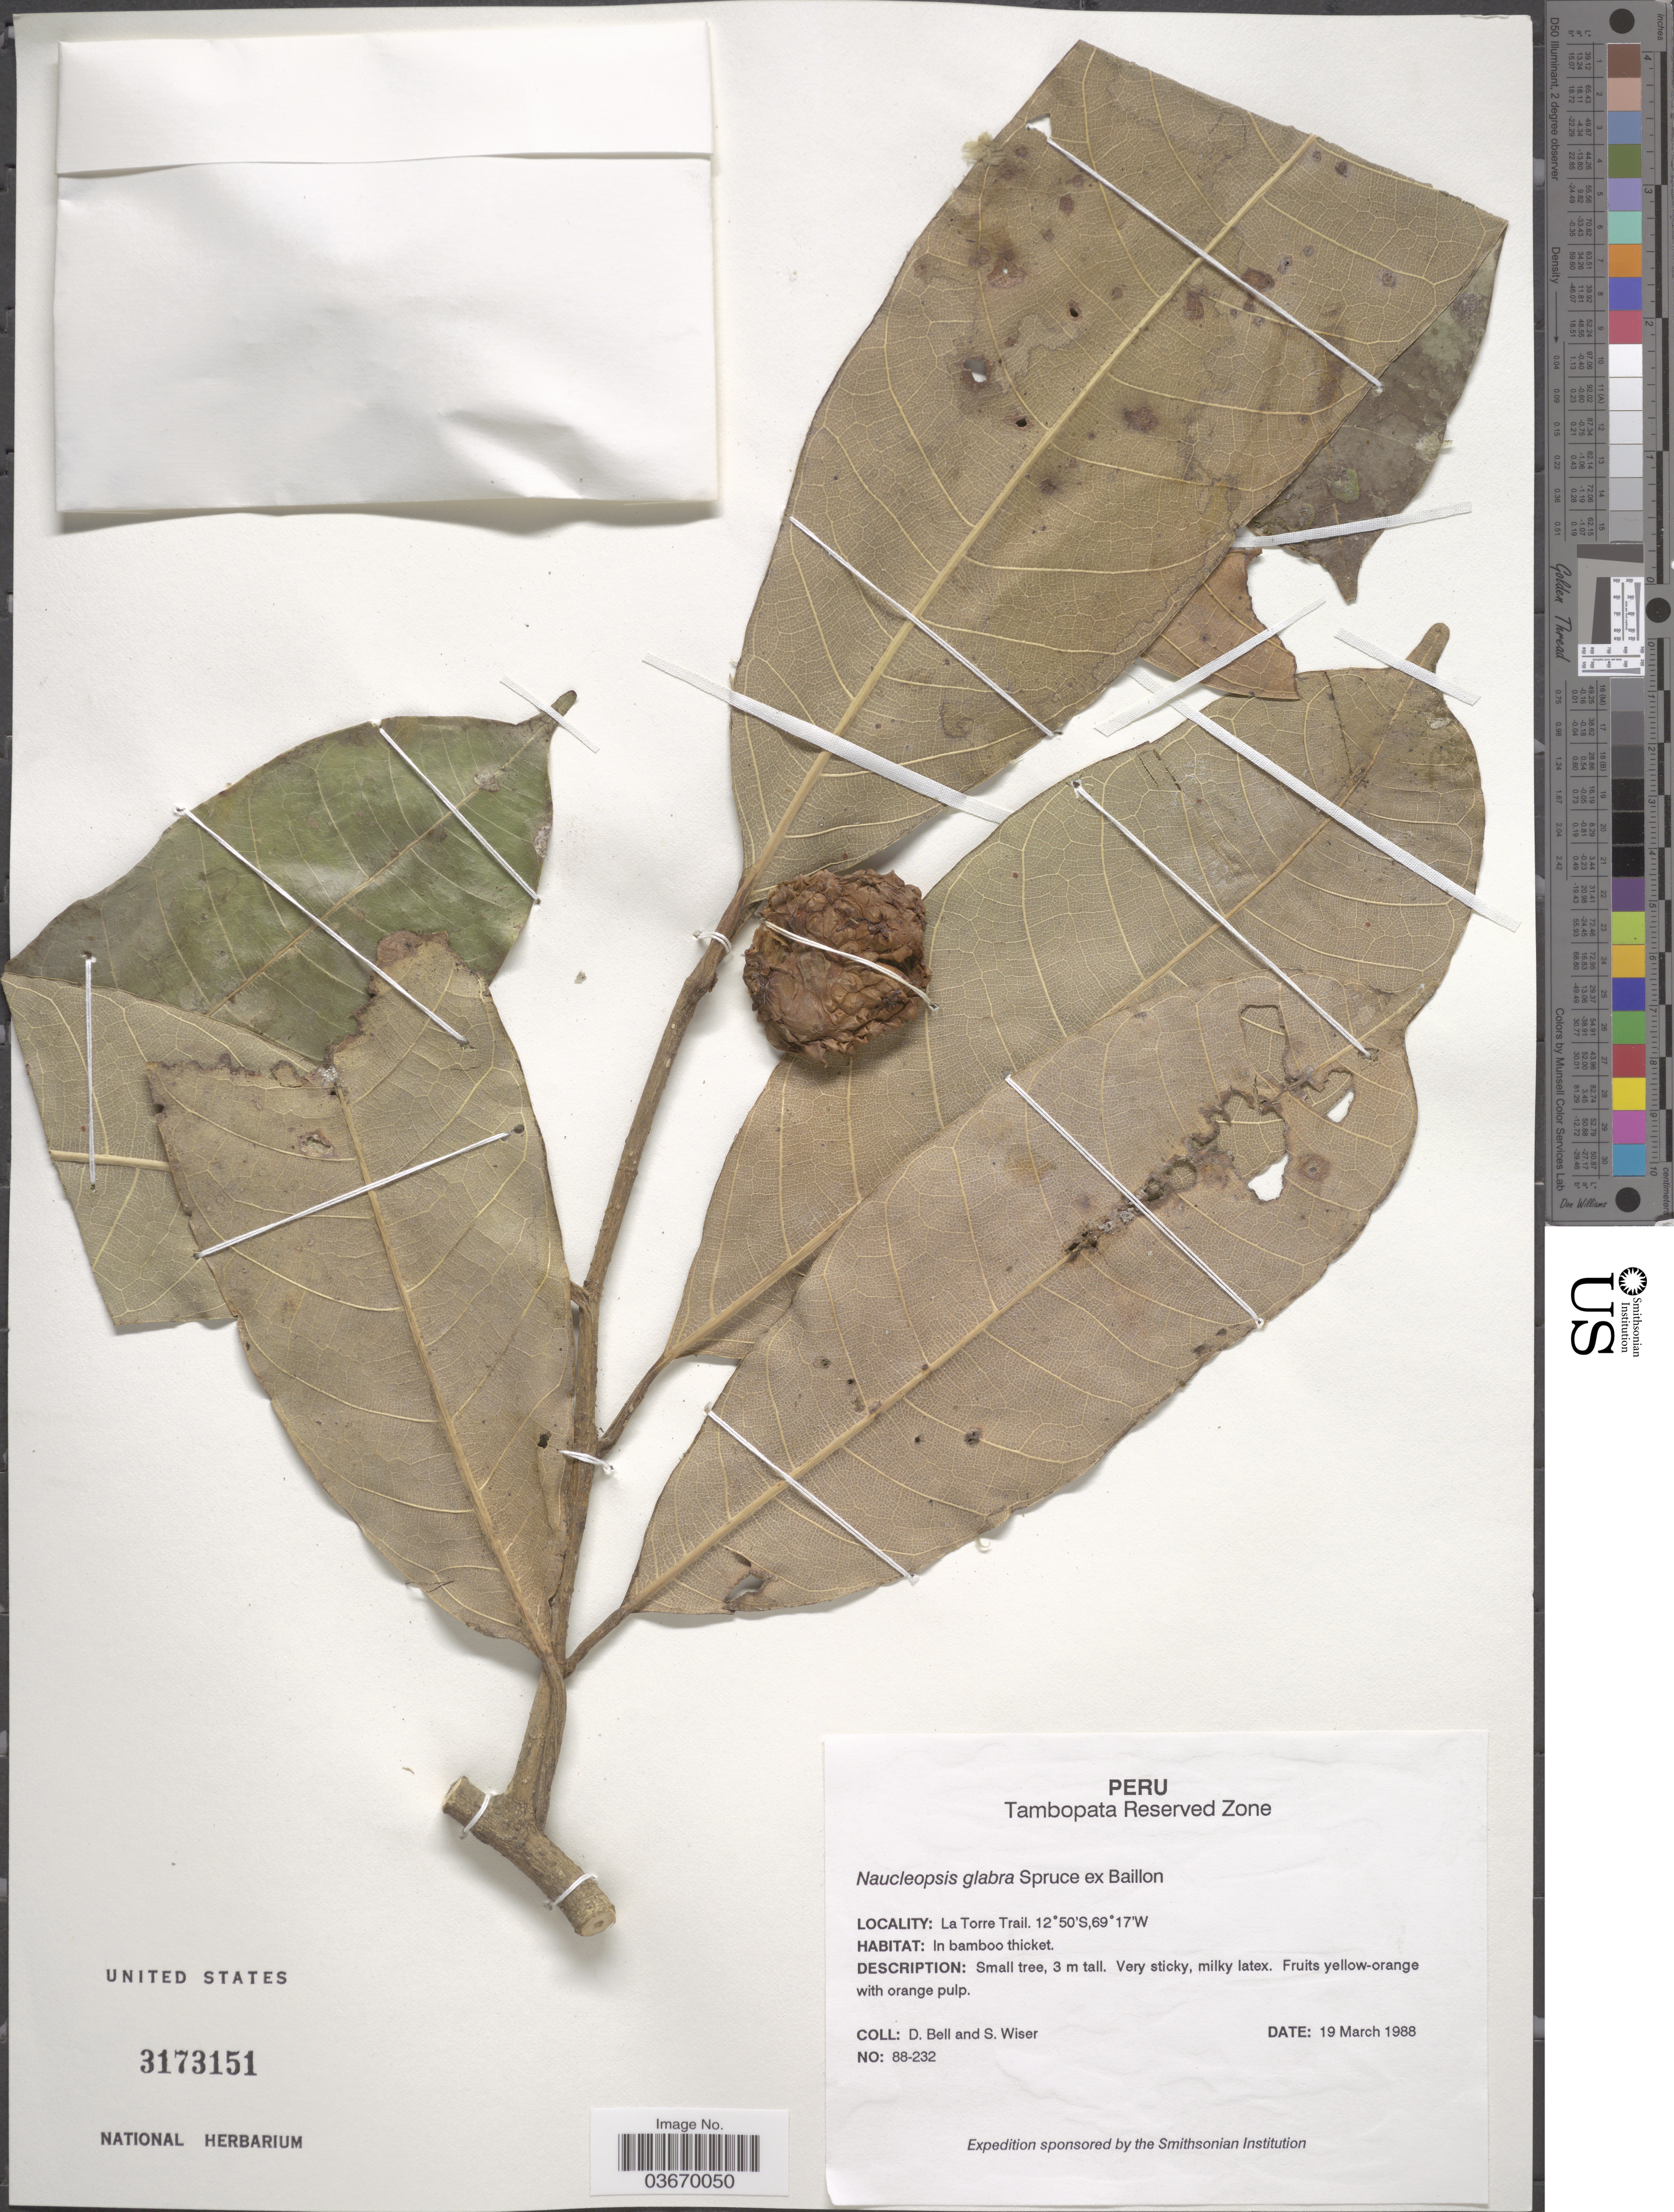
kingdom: Plantae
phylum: Tracheophyta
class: Magnoliopsida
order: Rosales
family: Moraceae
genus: Naucleopsis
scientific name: Naucleopsis glabra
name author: Spruce ex Pittier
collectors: D. A. Bell & S. Wiser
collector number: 88-232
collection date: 1988-03-19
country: Peru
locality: Tambopata Reserved Zone. La Torre Trail.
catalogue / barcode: US 3173151